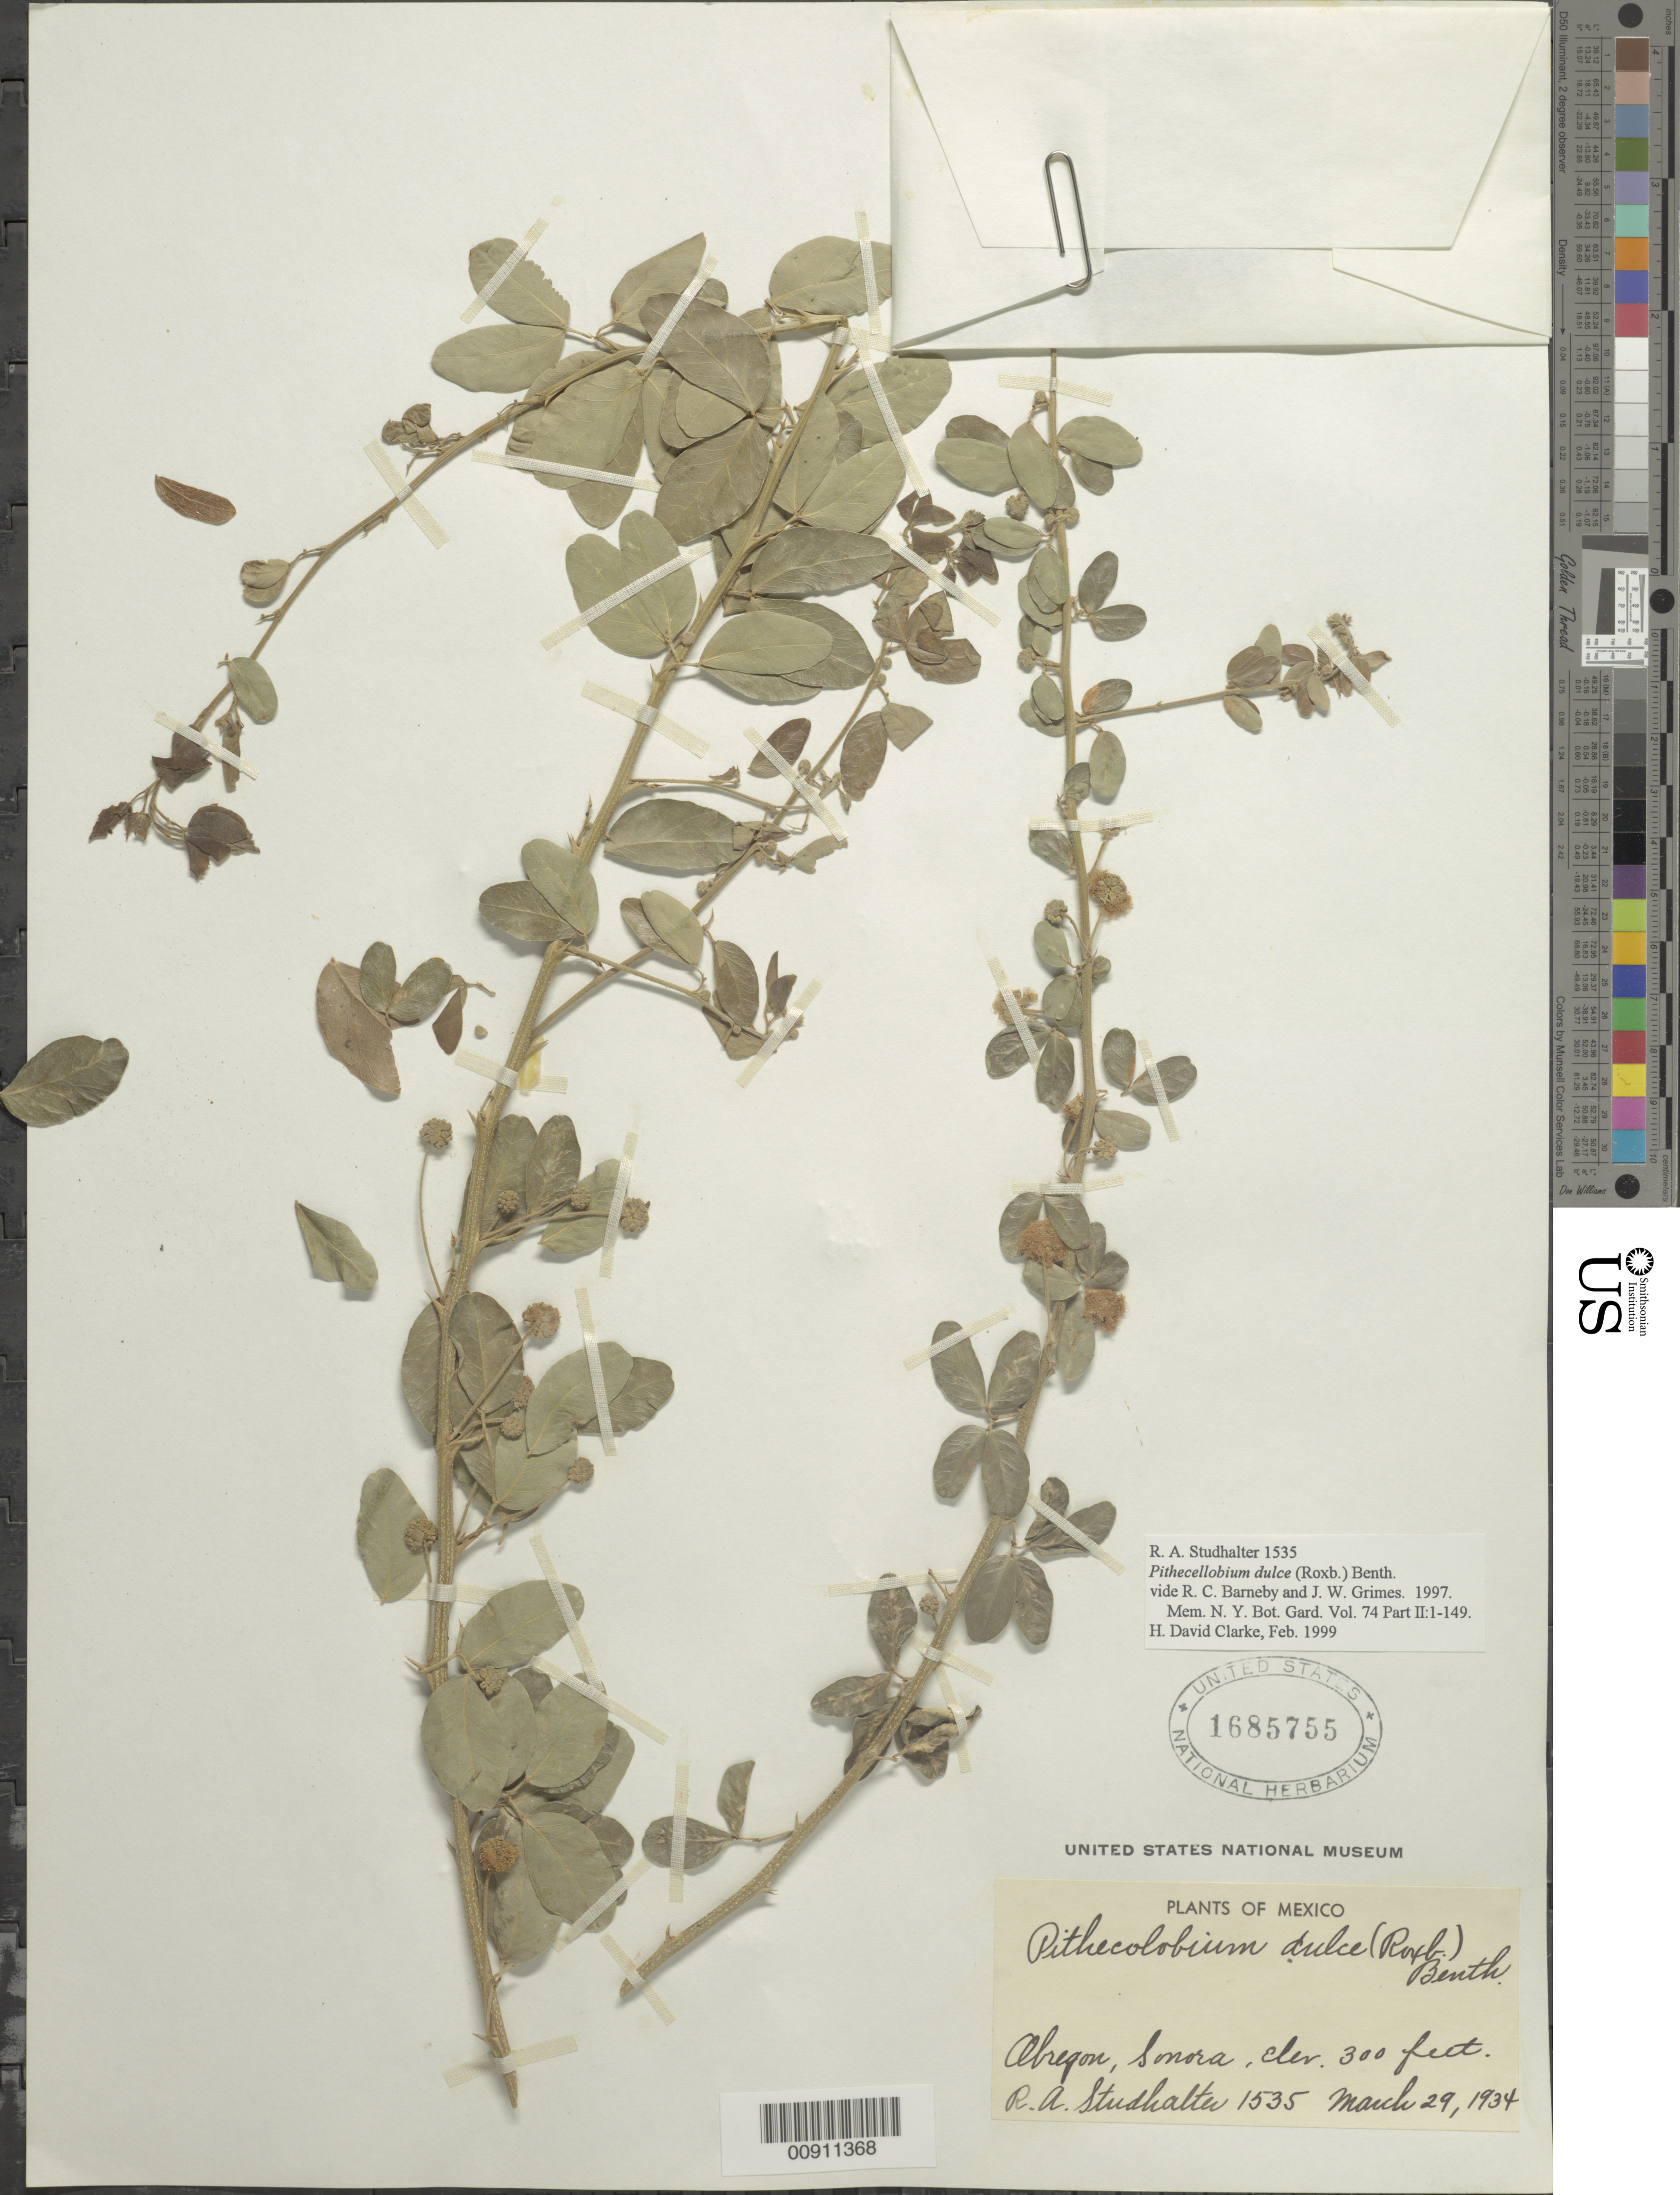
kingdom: Plantae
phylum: Tracheophyta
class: Magnoliopsida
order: Fabales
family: Fabaceae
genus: Pithecellobium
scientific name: Pithecellobium dulce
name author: (Roxb.) Benth.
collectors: R. Studhalter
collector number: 1535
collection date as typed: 29 Mar 1934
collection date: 1934-03-29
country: Mexico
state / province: Sonora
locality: Obregon, Sonora.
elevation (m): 91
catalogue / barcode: US 1685755